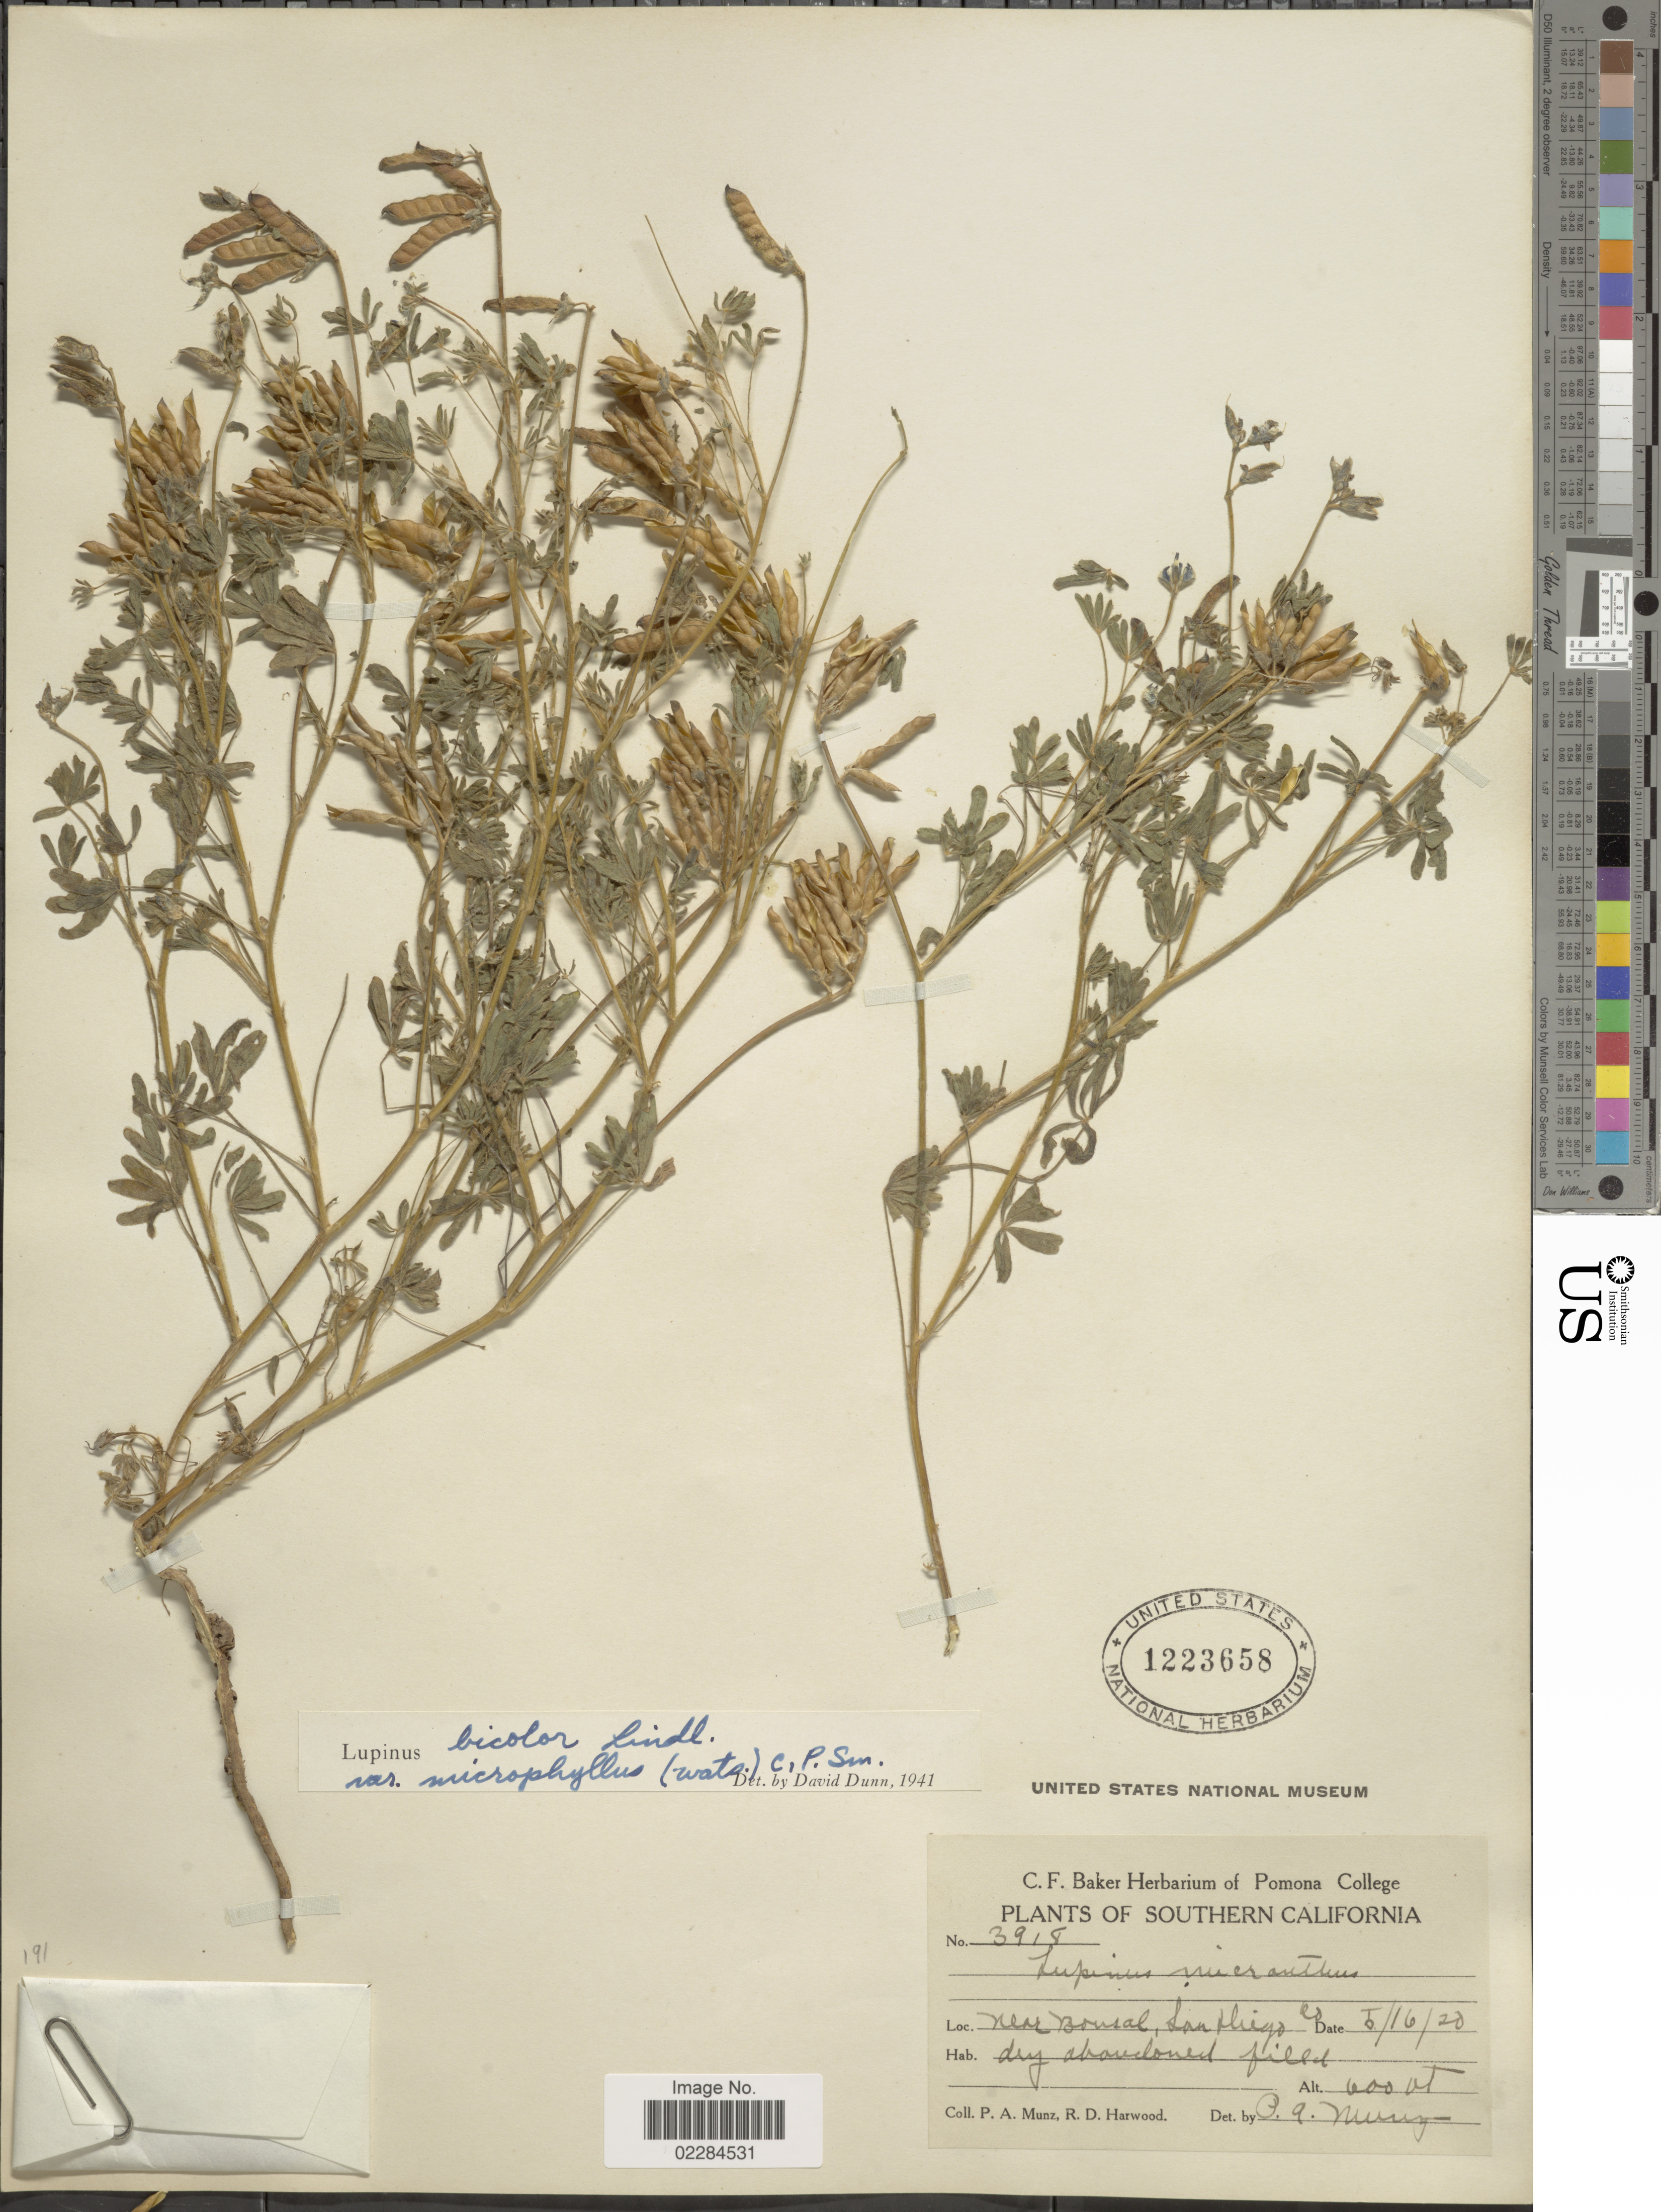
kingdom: Plantae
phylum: Tracheophyta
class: Magnoliopsida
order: Fabales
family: Fabaceae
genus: Lupinus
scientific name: Lupinus bicolor var. microphyllus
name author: Lindl.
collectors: P. A. Munz & R. Harwood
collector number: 3918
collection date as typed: Transcribed d/m/y: 16/5/20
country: United States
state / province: California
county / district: San Diego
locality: Southern California, near Bousal, San Diego Co.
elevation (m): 183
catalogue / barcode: US 1223658